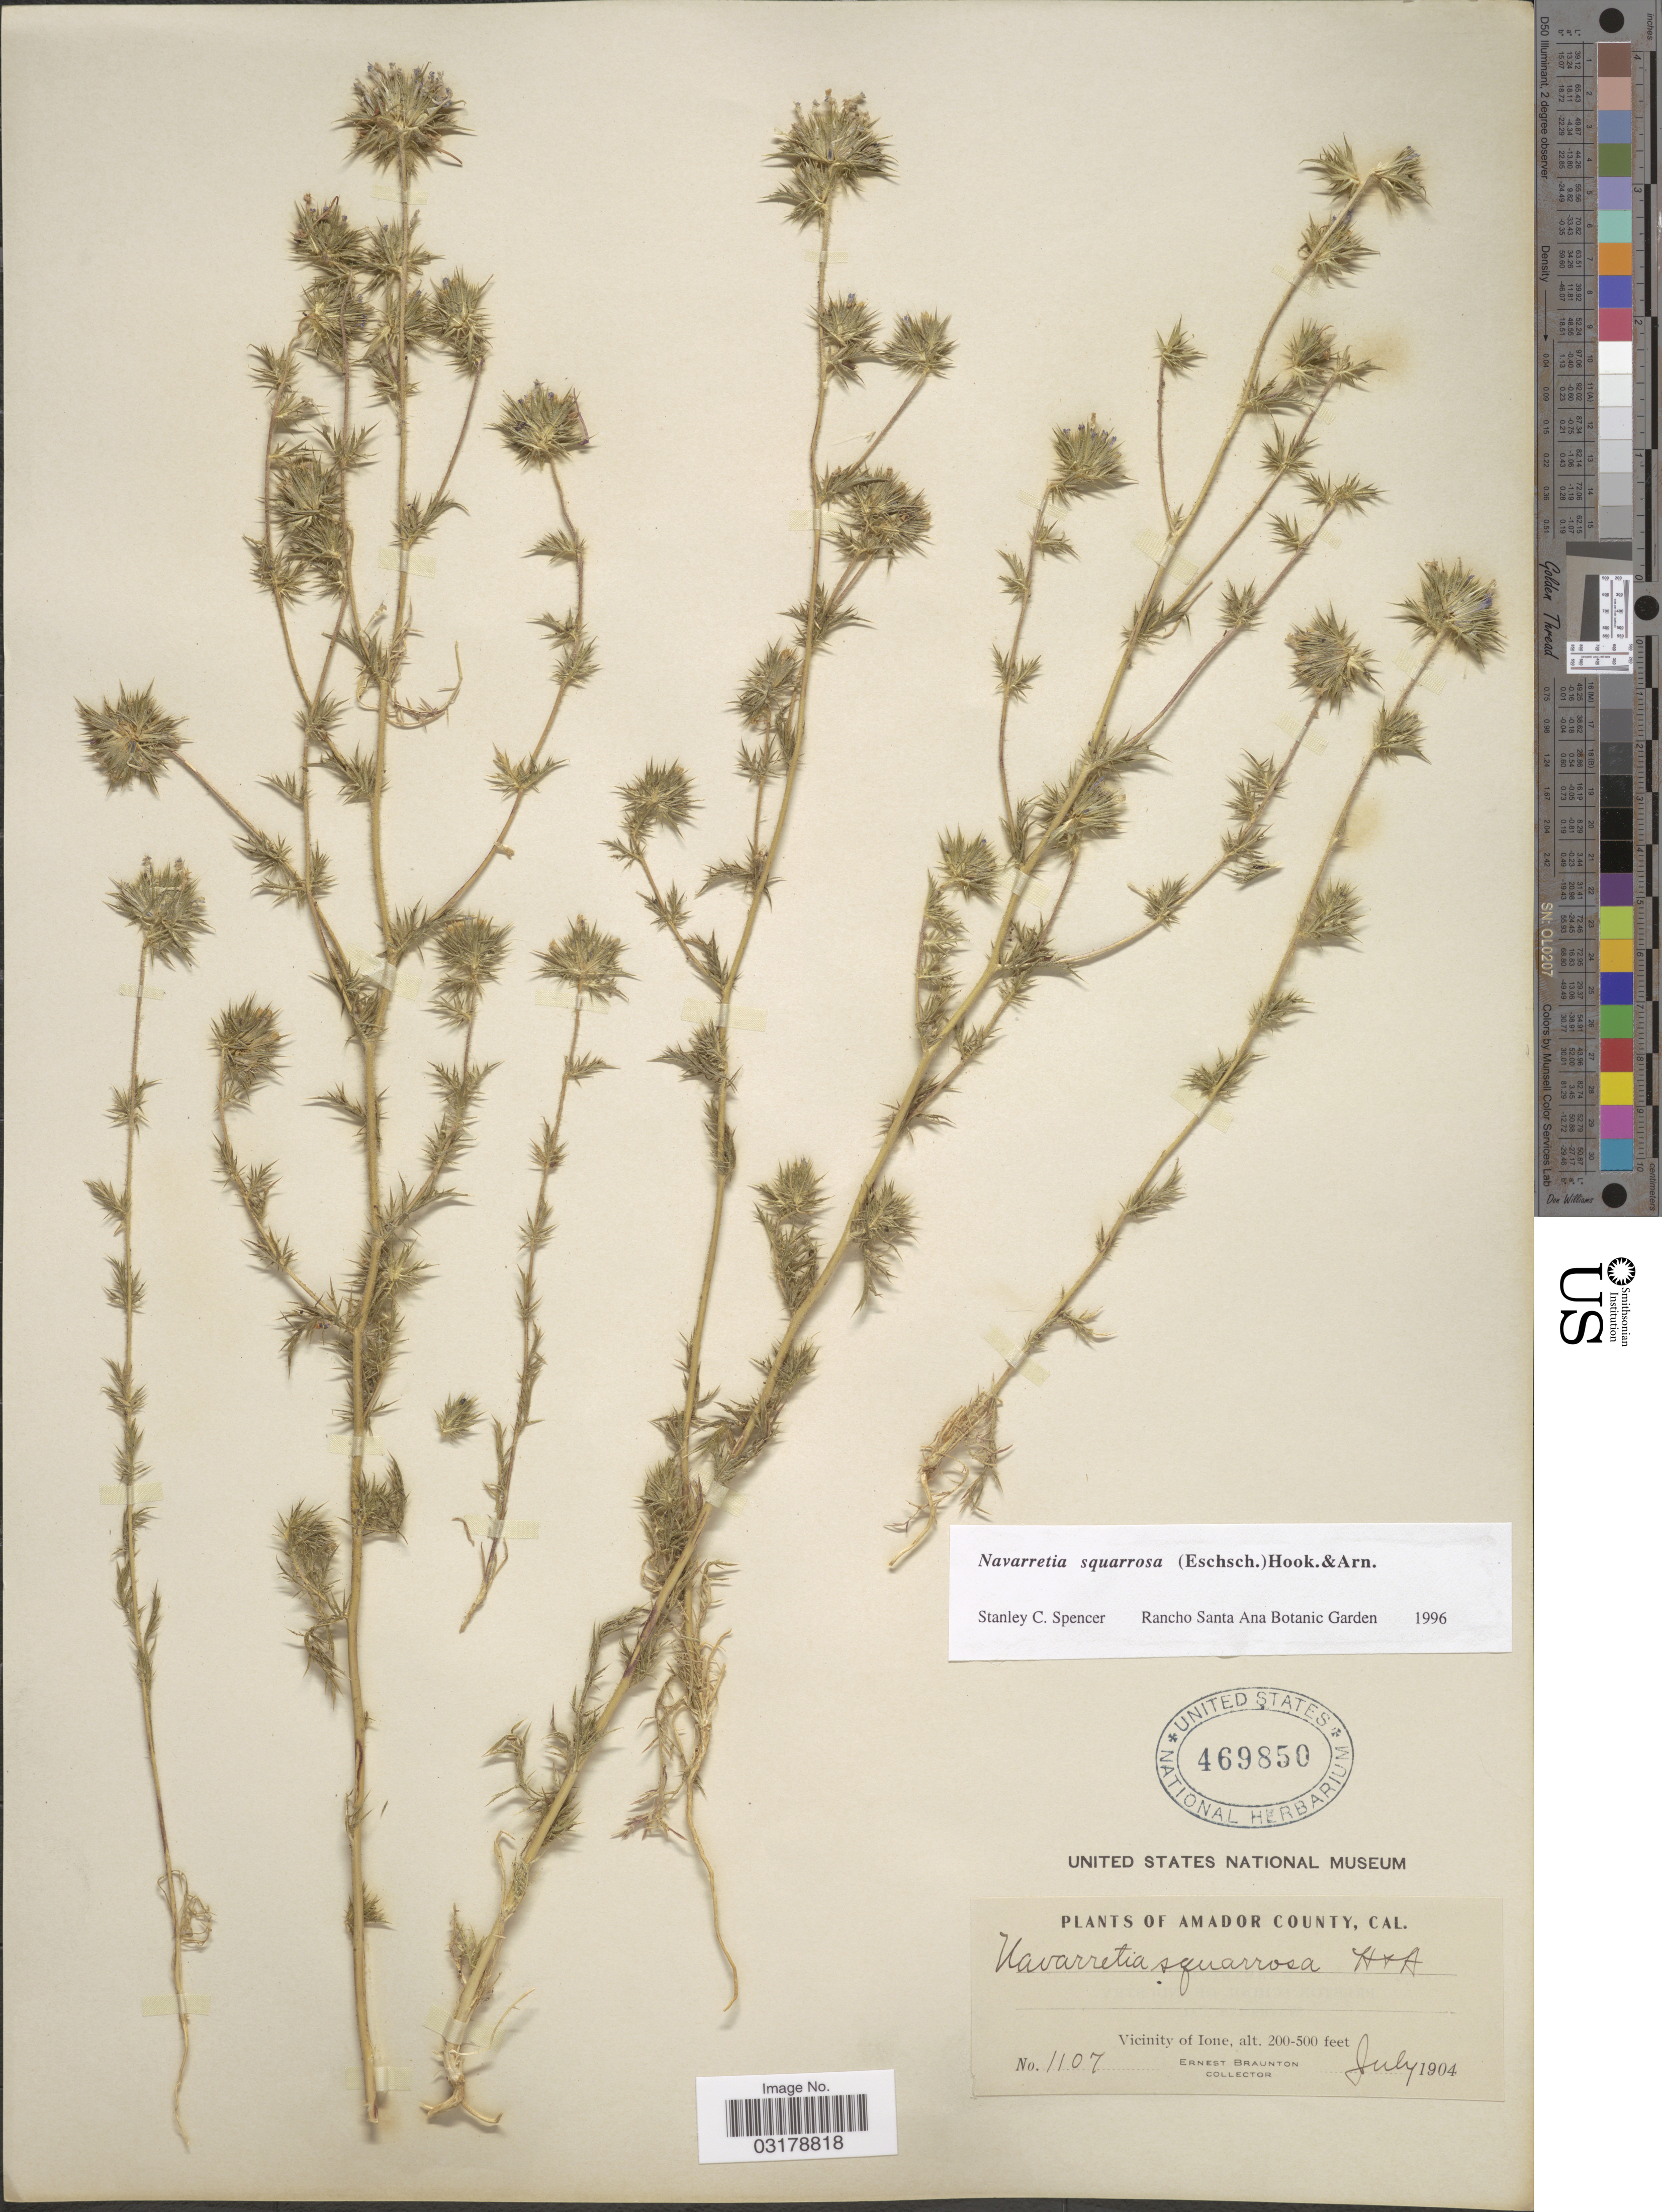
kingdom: Plantae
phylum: Tracheophyta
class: Magnoliopsida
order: Ericales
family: Polemoniaceae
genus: Navarretia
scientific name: Navarretia squarrosa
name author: (Eschsch.) Hook. & Arn.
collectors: E. Braunton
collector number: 1107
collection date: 1904-07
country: United States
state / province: California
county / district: Amador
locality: Amador County. Vicinity of Ione.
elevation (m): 61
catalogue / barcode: US 469850